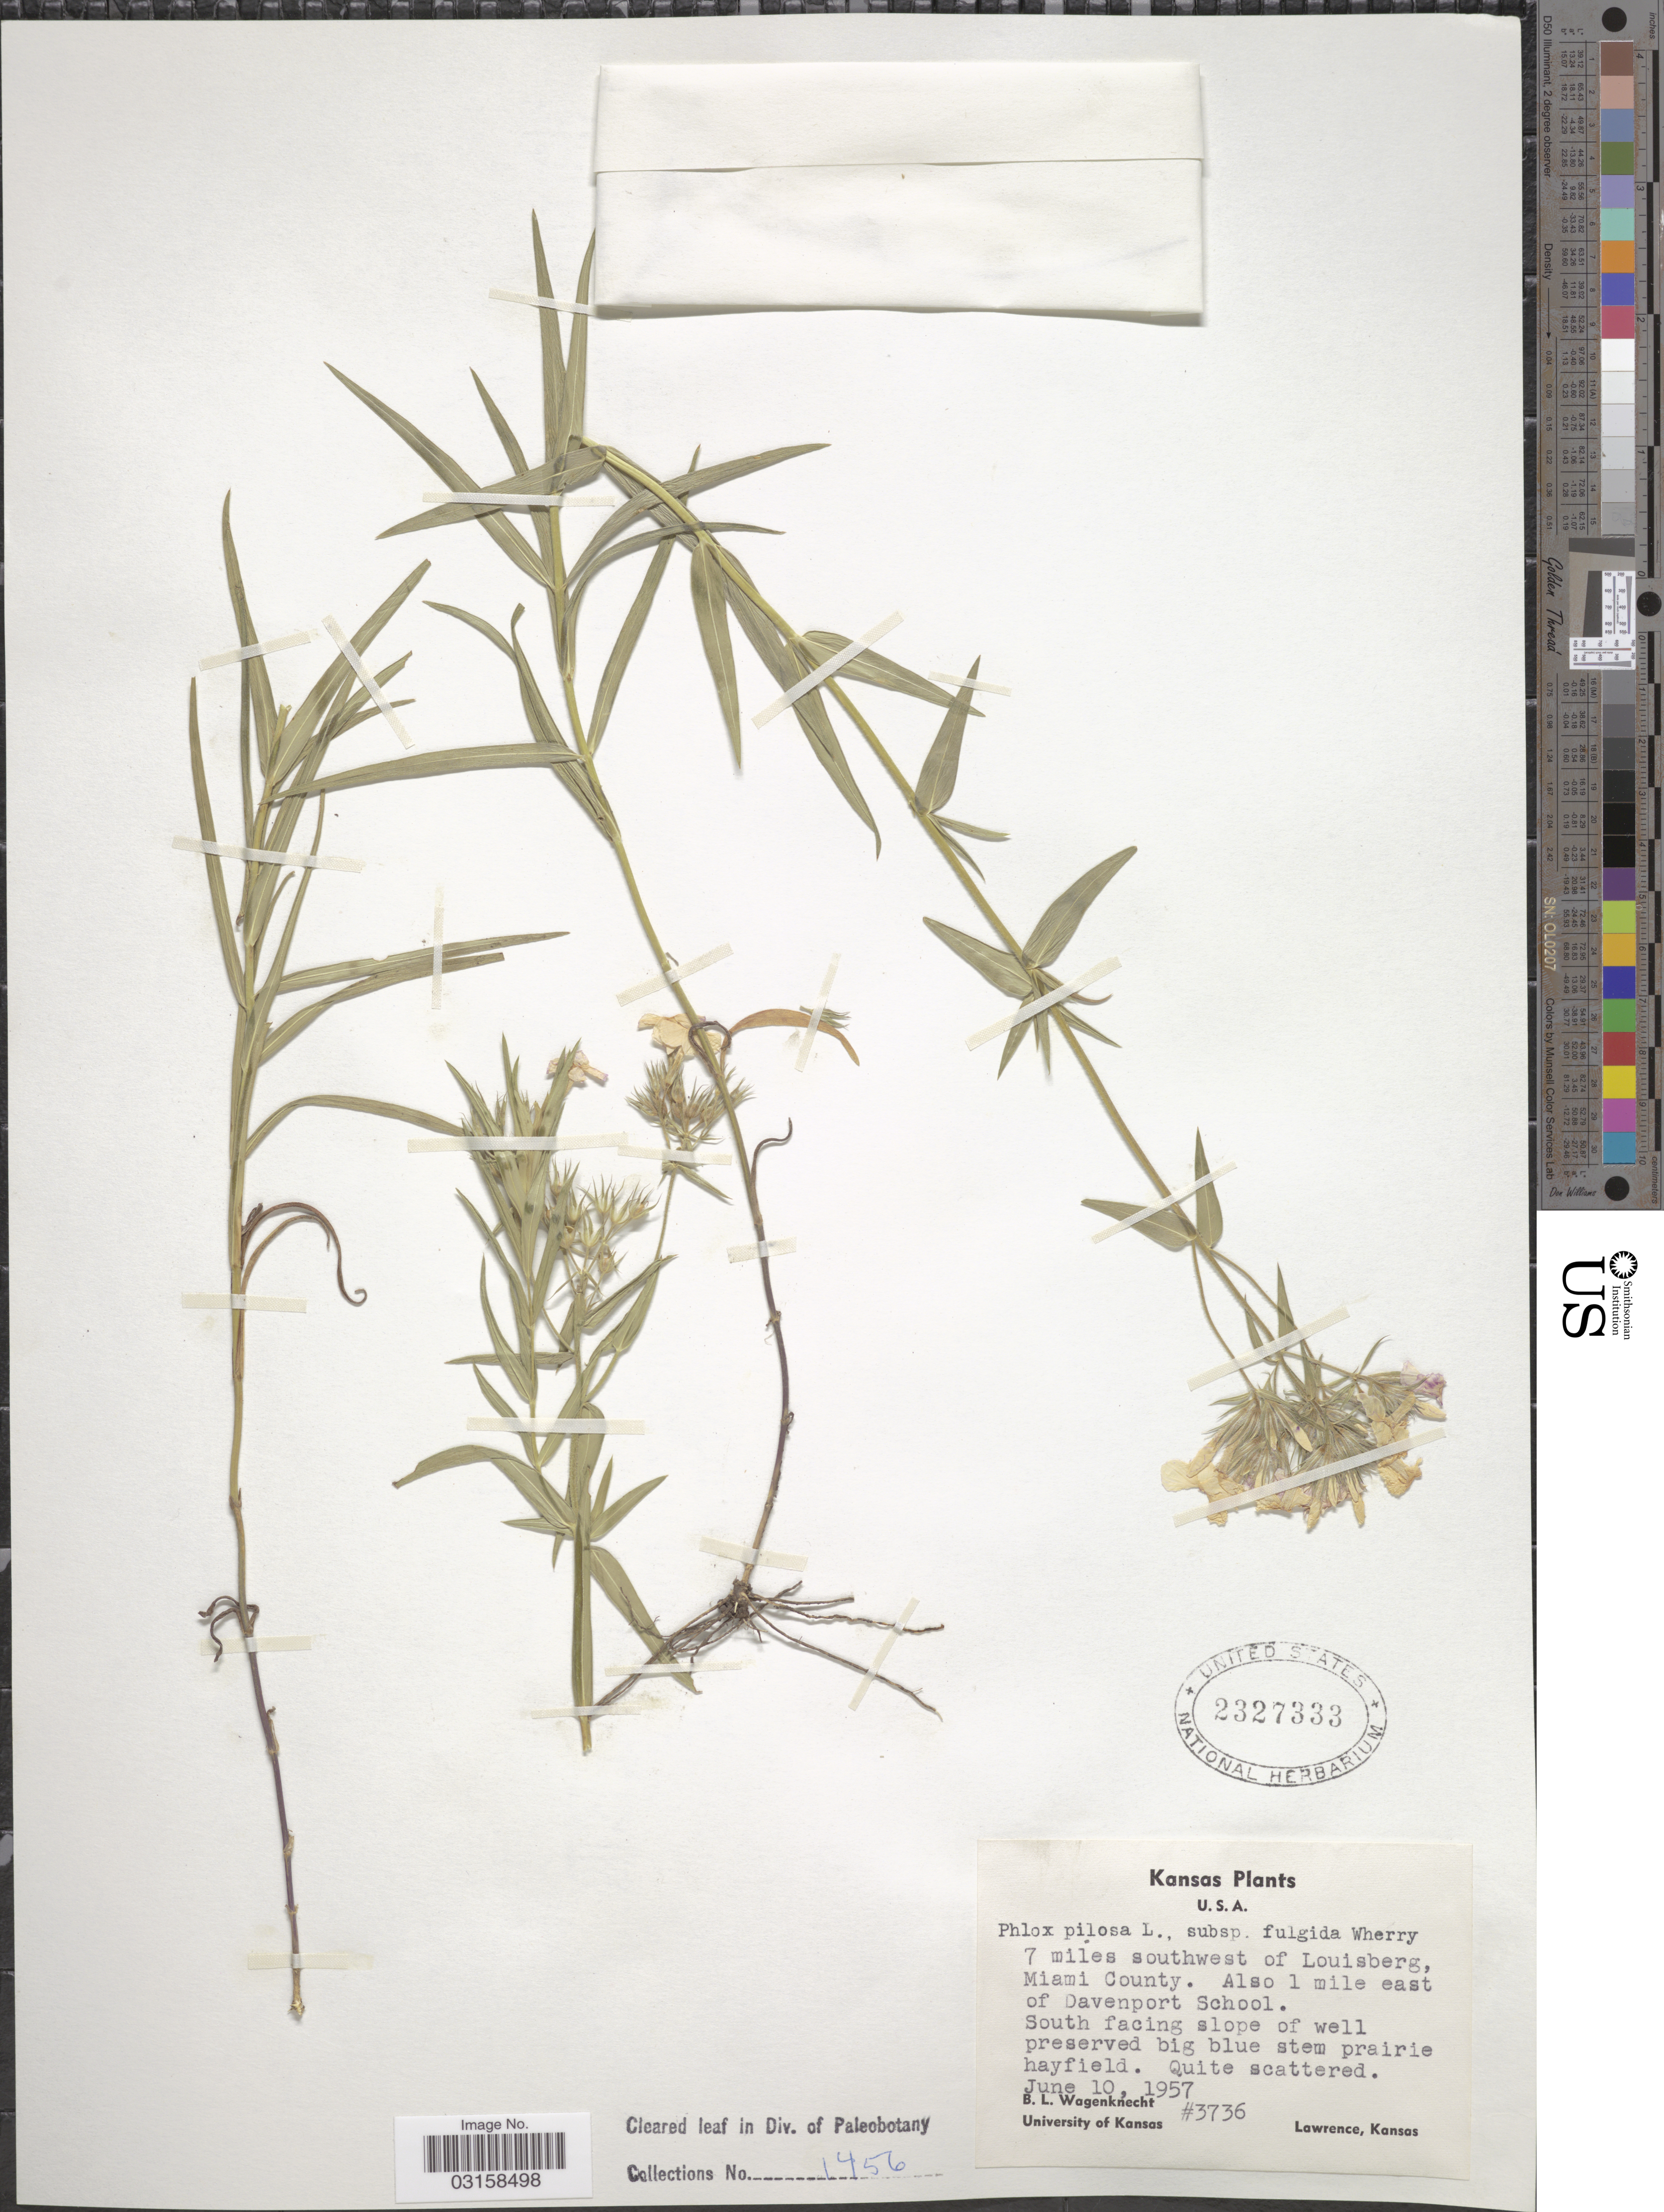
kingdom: Plantae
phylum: Tracheophyta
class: Magnoliopsida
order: Ericales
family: Polemoniaceae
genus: Phlox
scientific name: Phlox pilosa subsp. fulgida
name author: (Wherry) Wherry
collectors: B. Wagenknecht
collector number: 3736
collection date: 1957-06-10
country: United States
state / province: Kansas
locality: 7 miles southwest of Louisberg, Miami County. Also 1 mile east of Davenport School.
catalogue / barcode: US 2327333